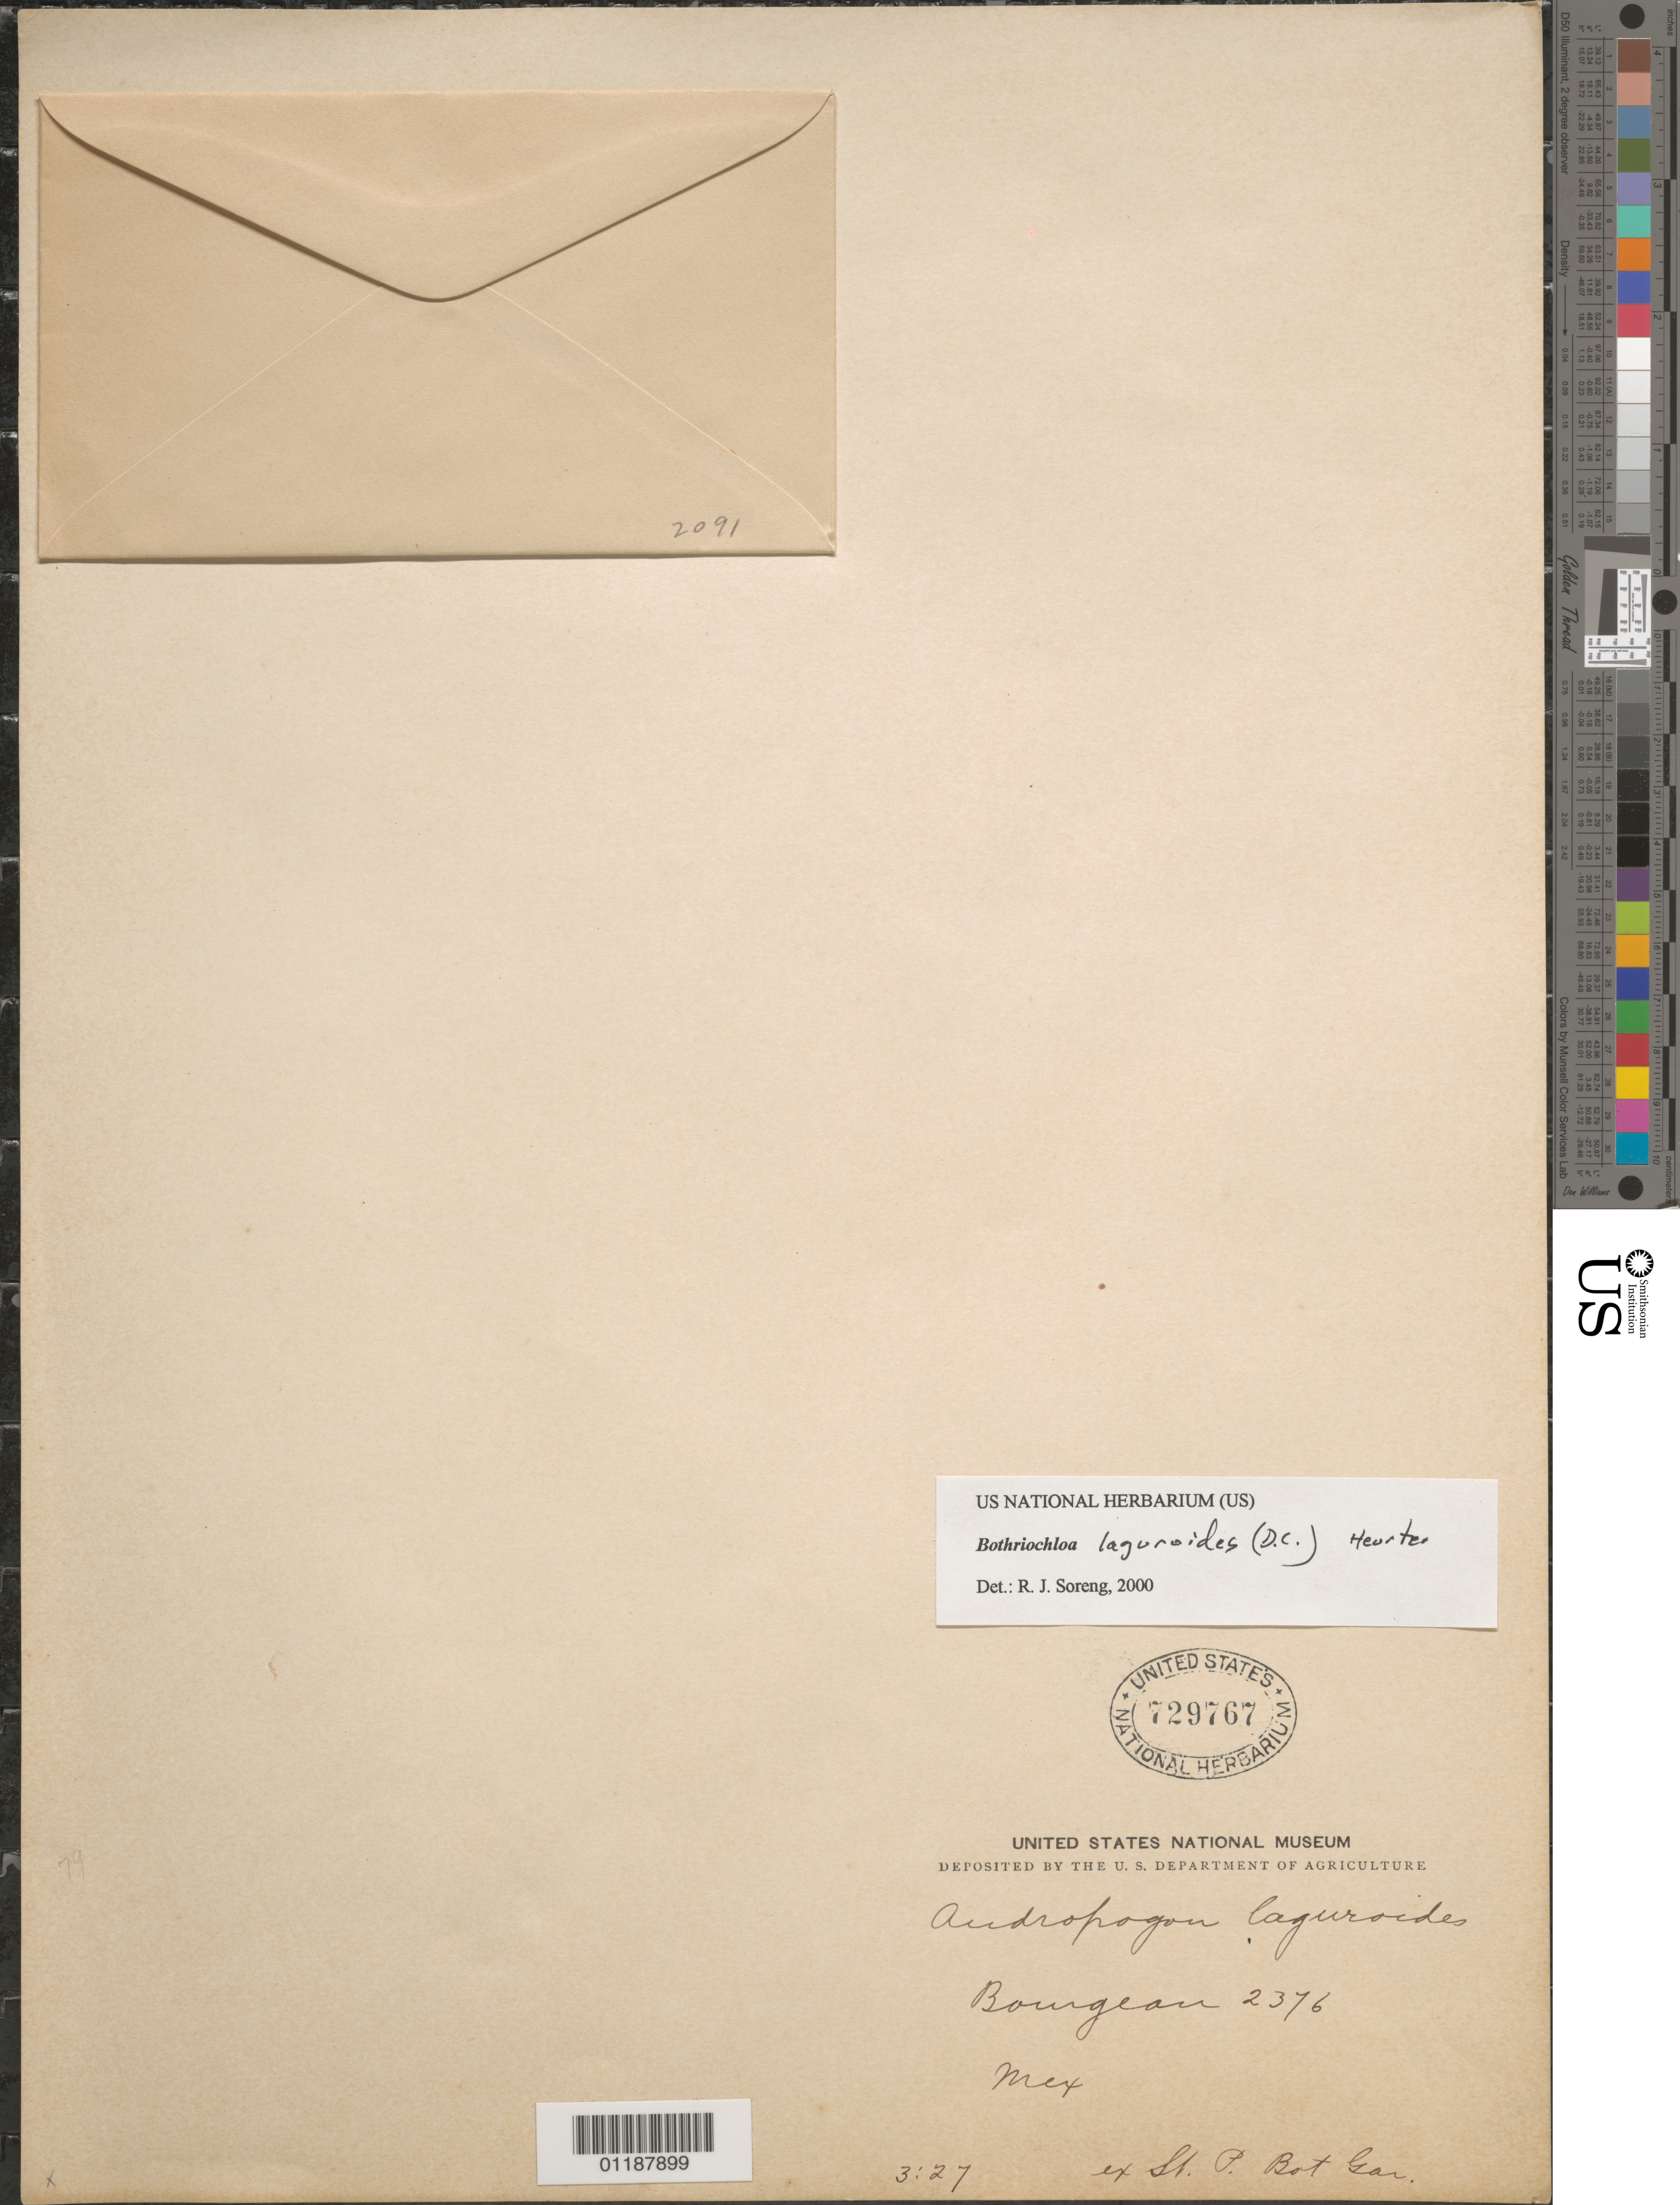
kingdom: Plantae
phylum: Tracheophyta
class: Liliopsida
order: Poales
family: Poaceae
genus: Bothriochloa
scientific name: Bothriochloa laguroides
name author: (DC.) Herter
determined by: Soreng, Robert J., Research Associate (BOT), Smithsonian Institution - National Museum of Natural History (UNITED STATES)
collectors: -. Bourgeau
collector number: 2376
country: Mexico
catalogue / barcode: US 729767